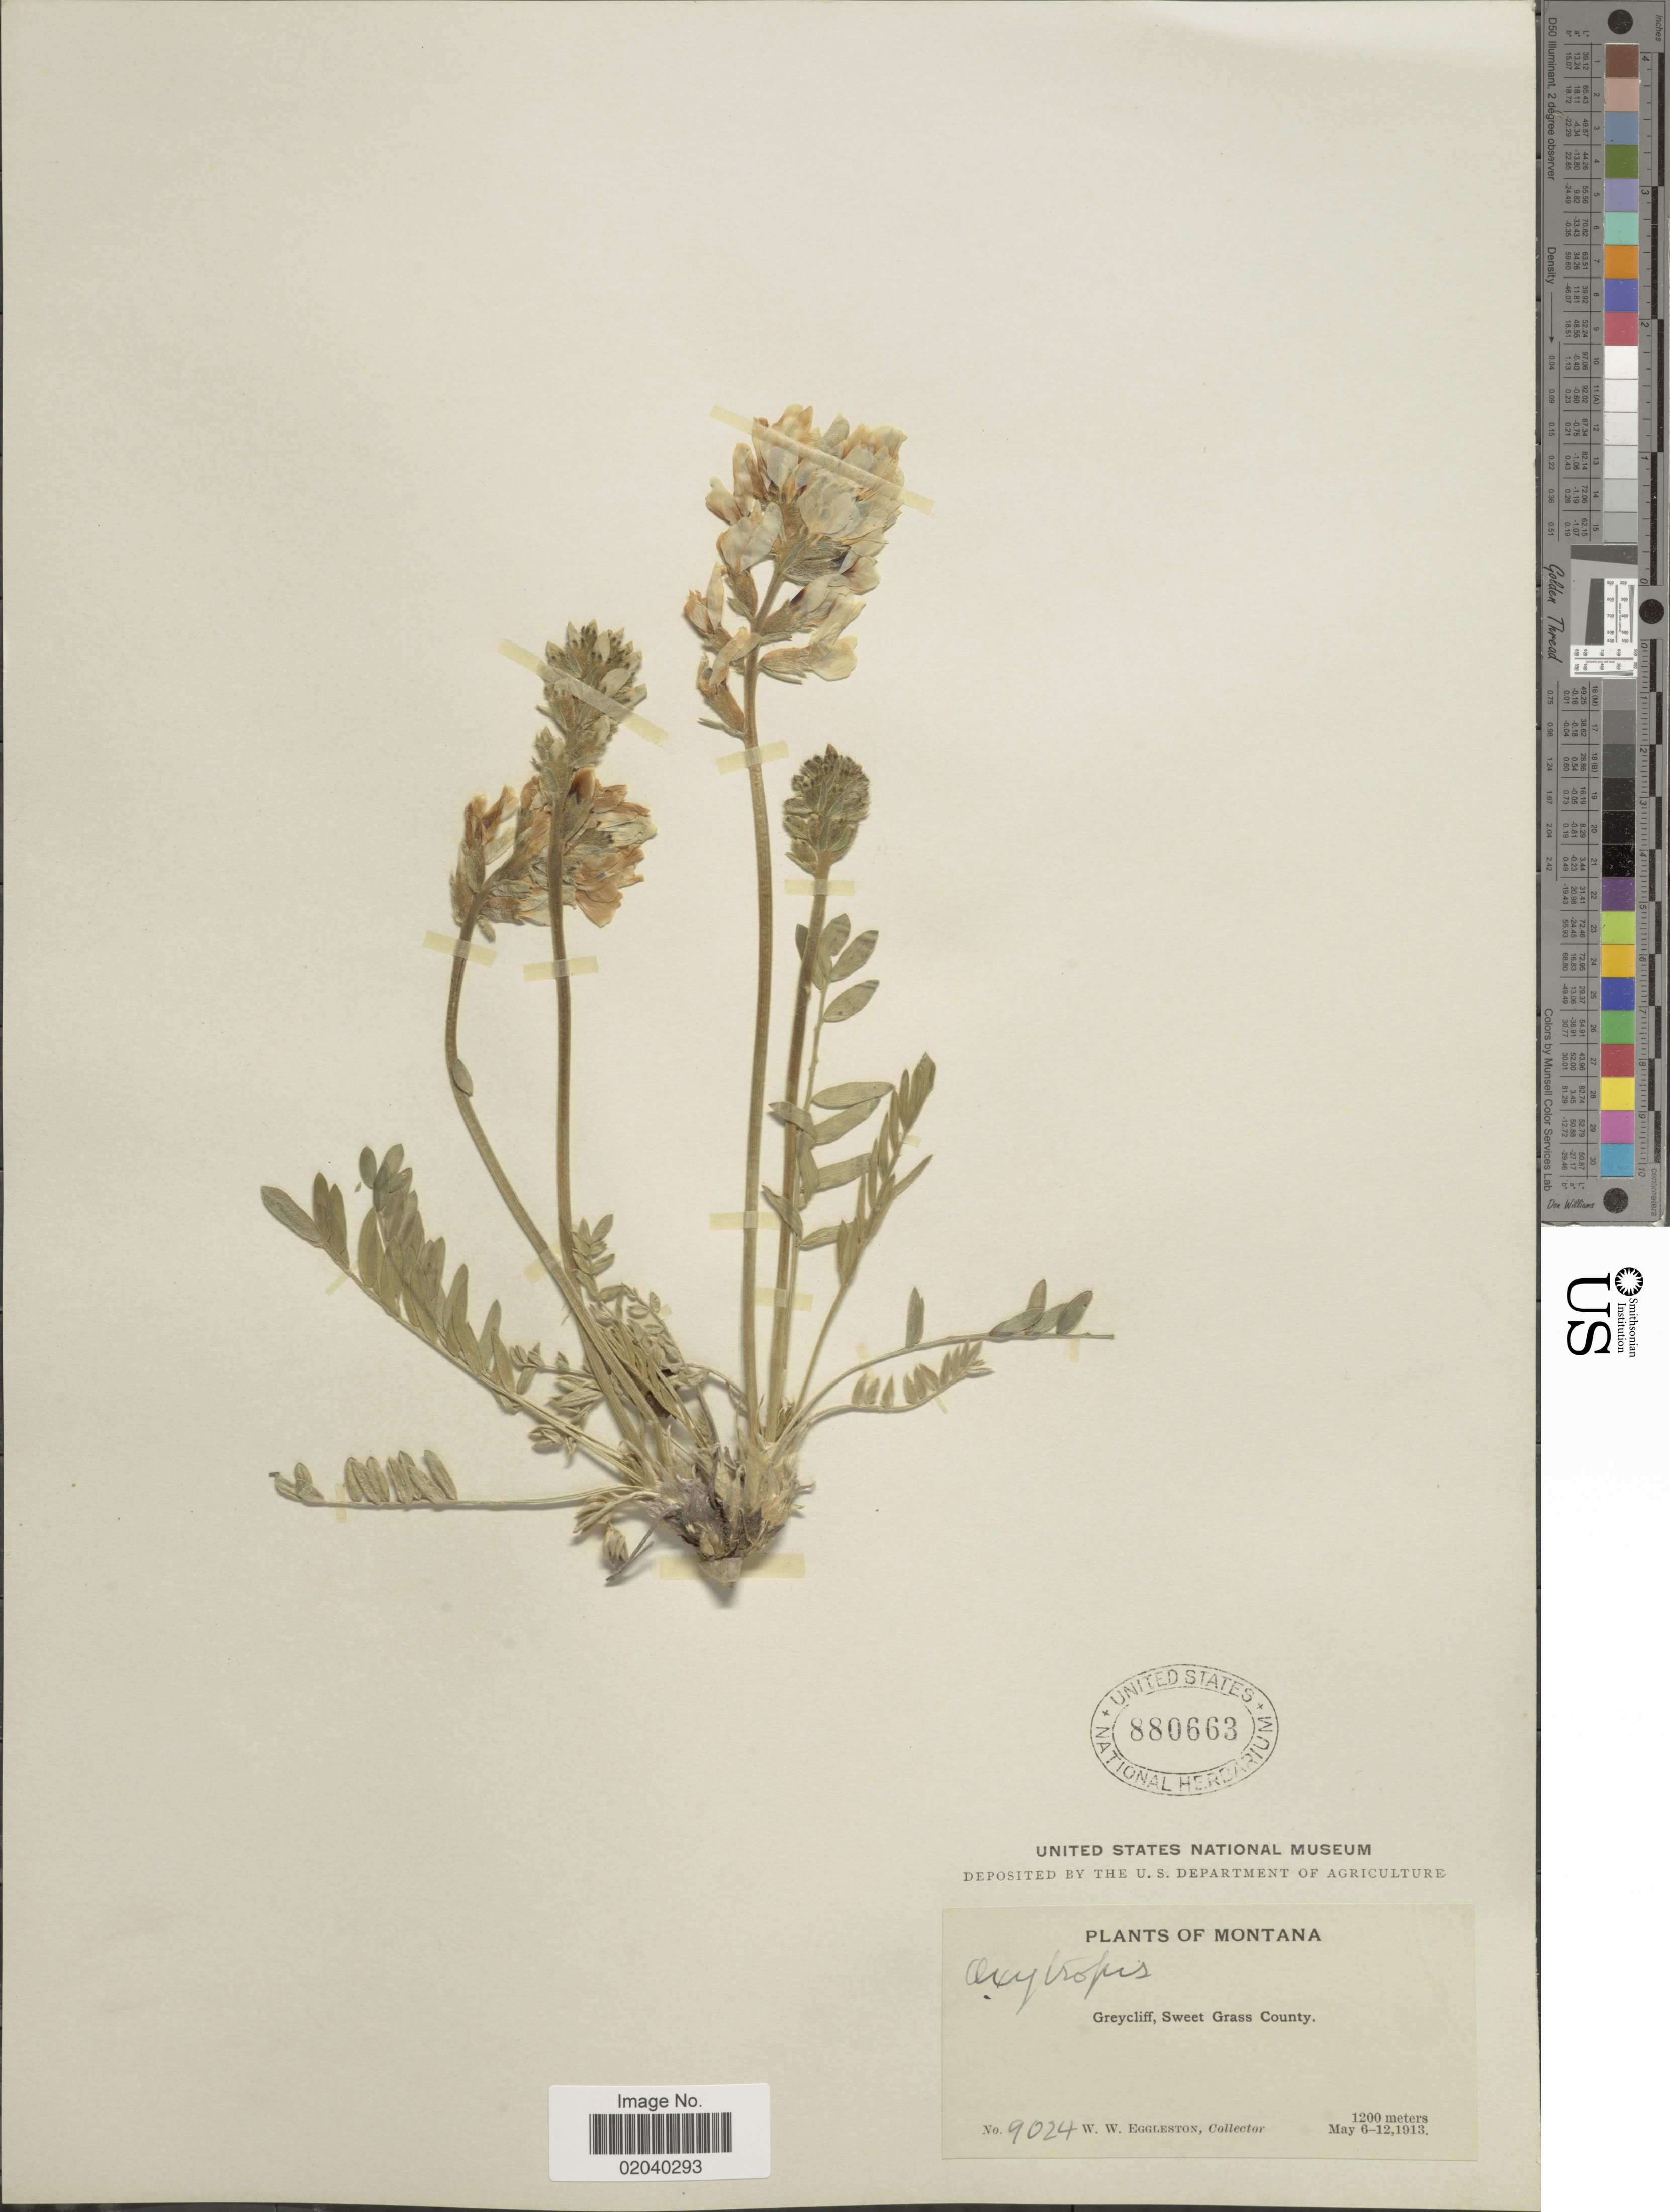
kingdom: Plantae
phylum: Tracheophyta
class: Magnoliopsida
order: Fabales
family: Fabaceae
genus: Oxytropis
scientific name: Oxytropis sericea var. sericea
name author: Nutt.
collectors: W. W. Eggleston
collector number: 9024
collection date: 1913-05-06/1913-05-12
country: United States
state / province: Montana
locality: Greycliff, Sweet Grass County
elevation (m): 1200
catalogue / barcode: US 880663